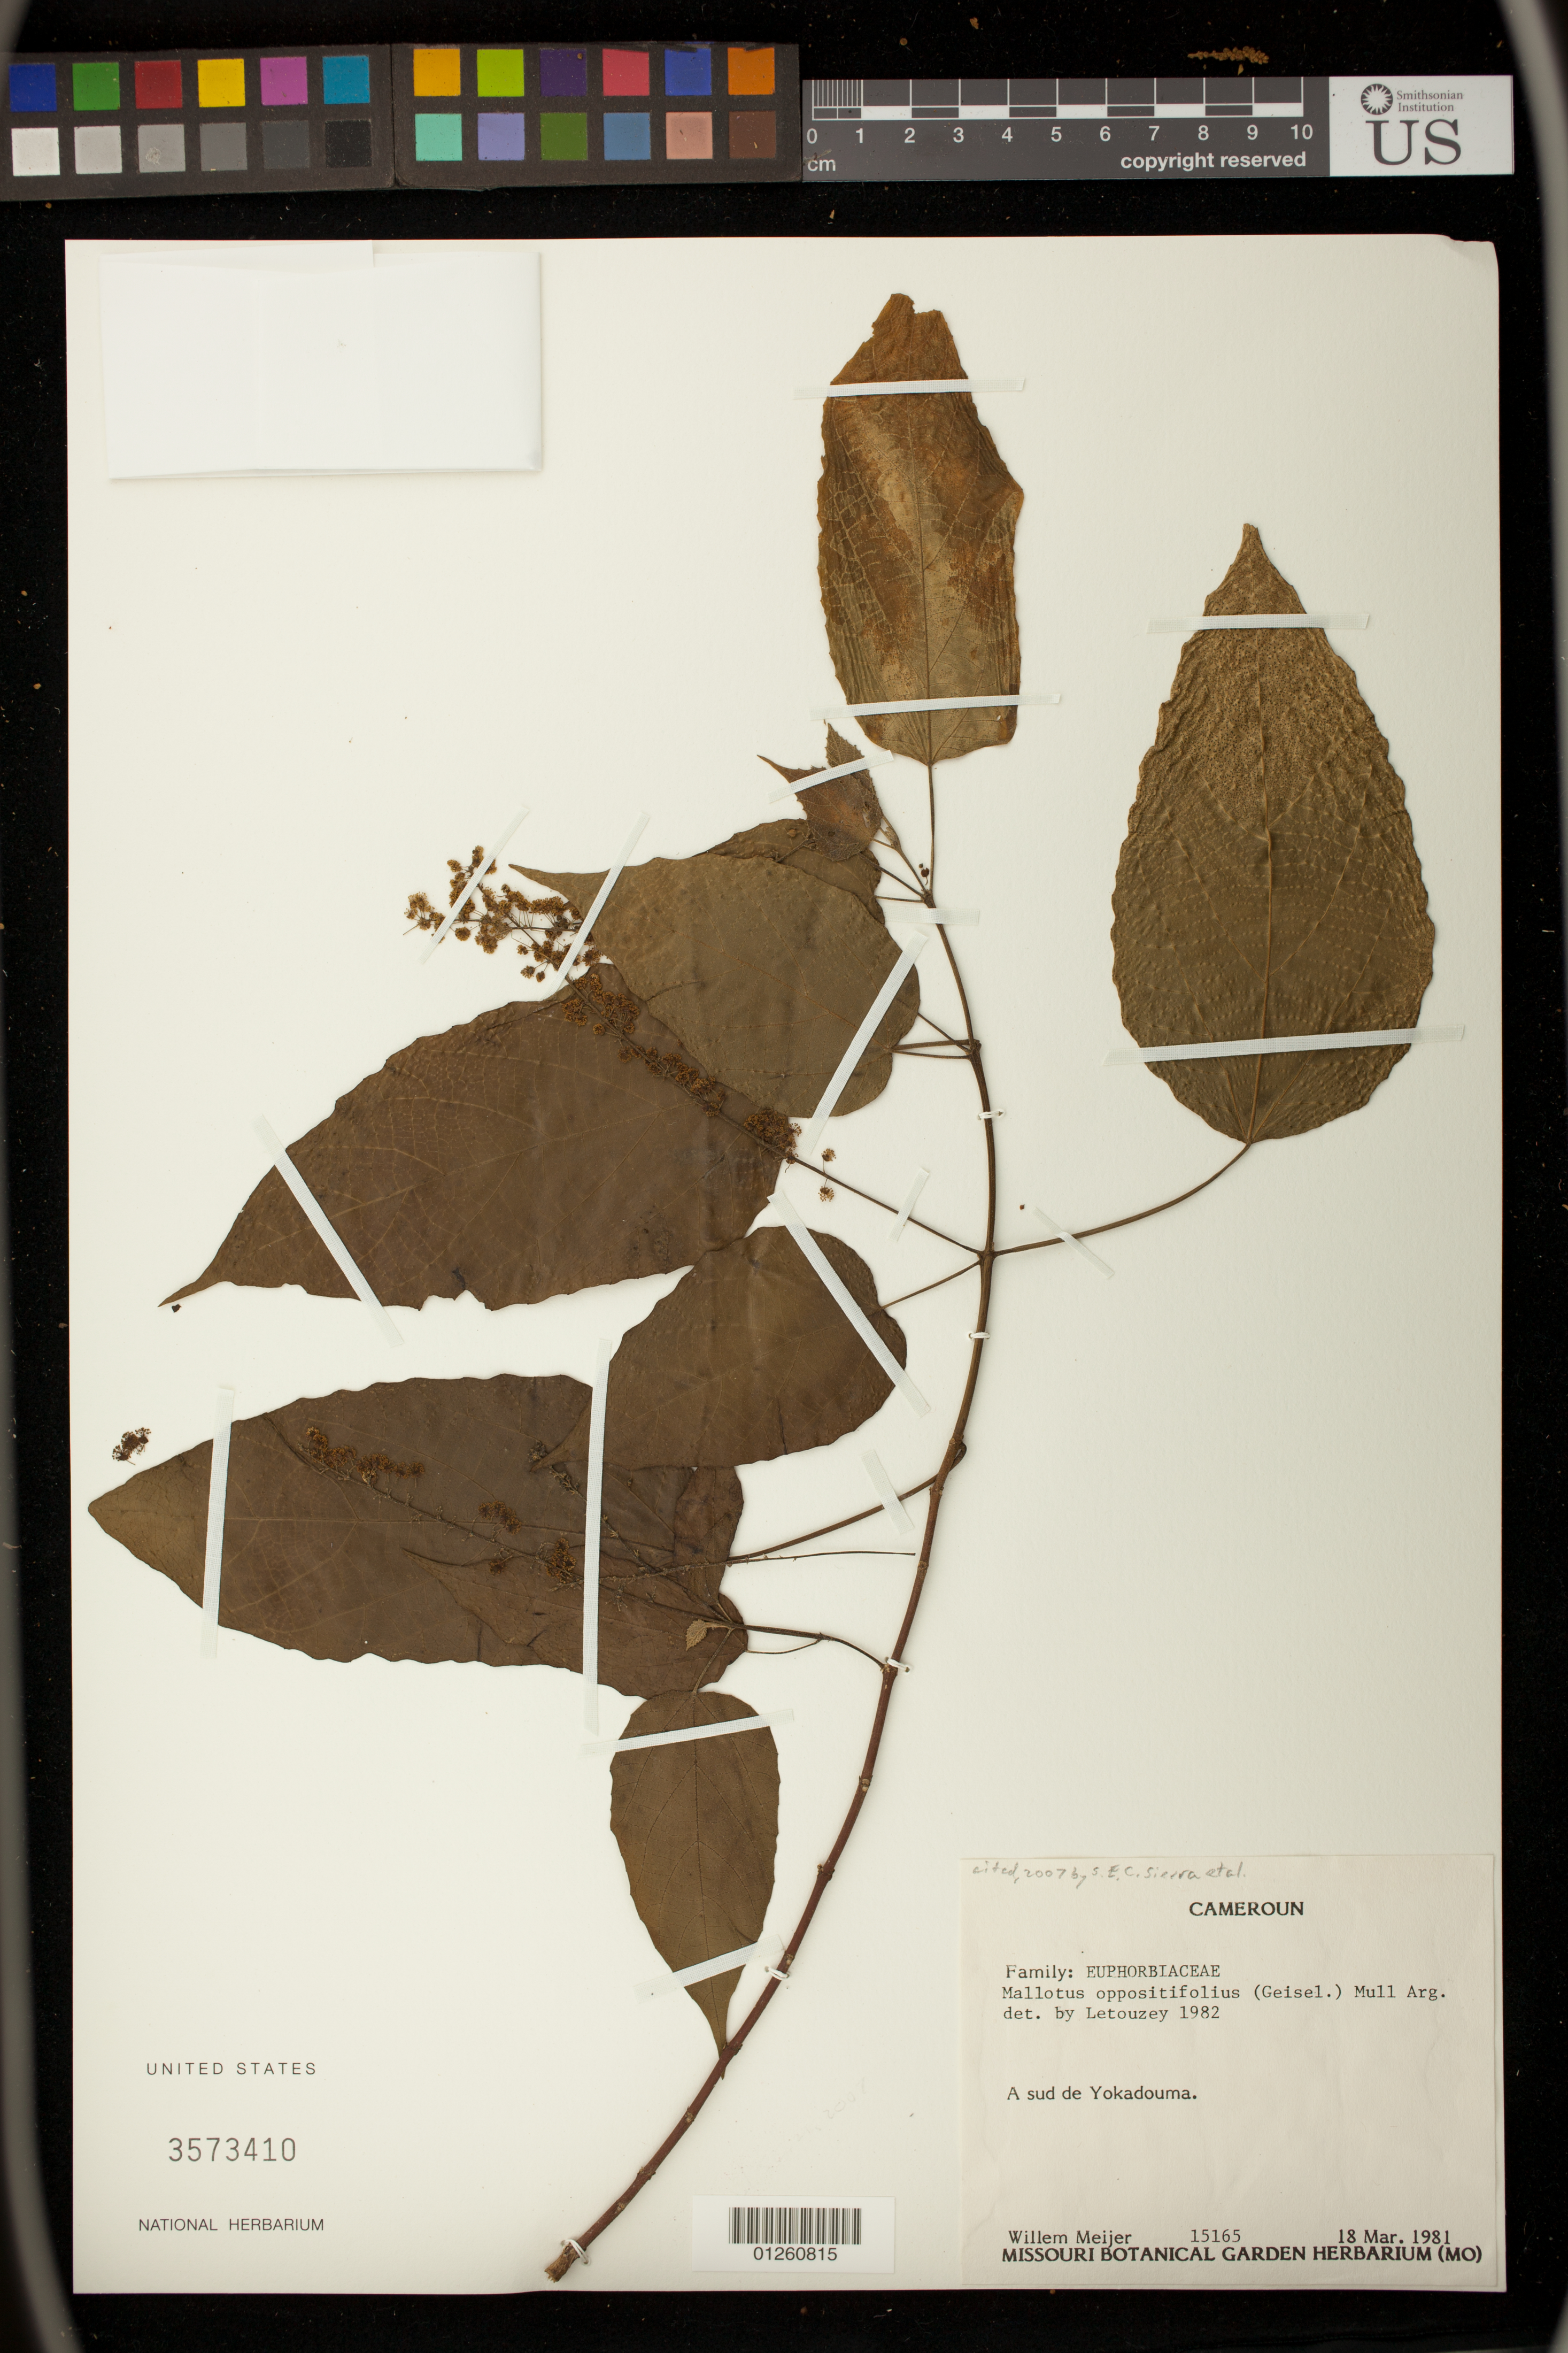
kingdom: Plantae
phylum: Tracheophyta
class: Magnoliopsida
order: Malpighiales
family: Euphorbiaceae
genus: Mallotus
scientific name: Mallotus oppositifolius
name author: (Geiseler) Müll. Arg.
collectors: W. Meijer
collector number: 15165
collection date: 1981-03-18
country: Cameroon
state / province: Est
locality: A sud de Yokadouma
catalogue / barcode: US 3573410